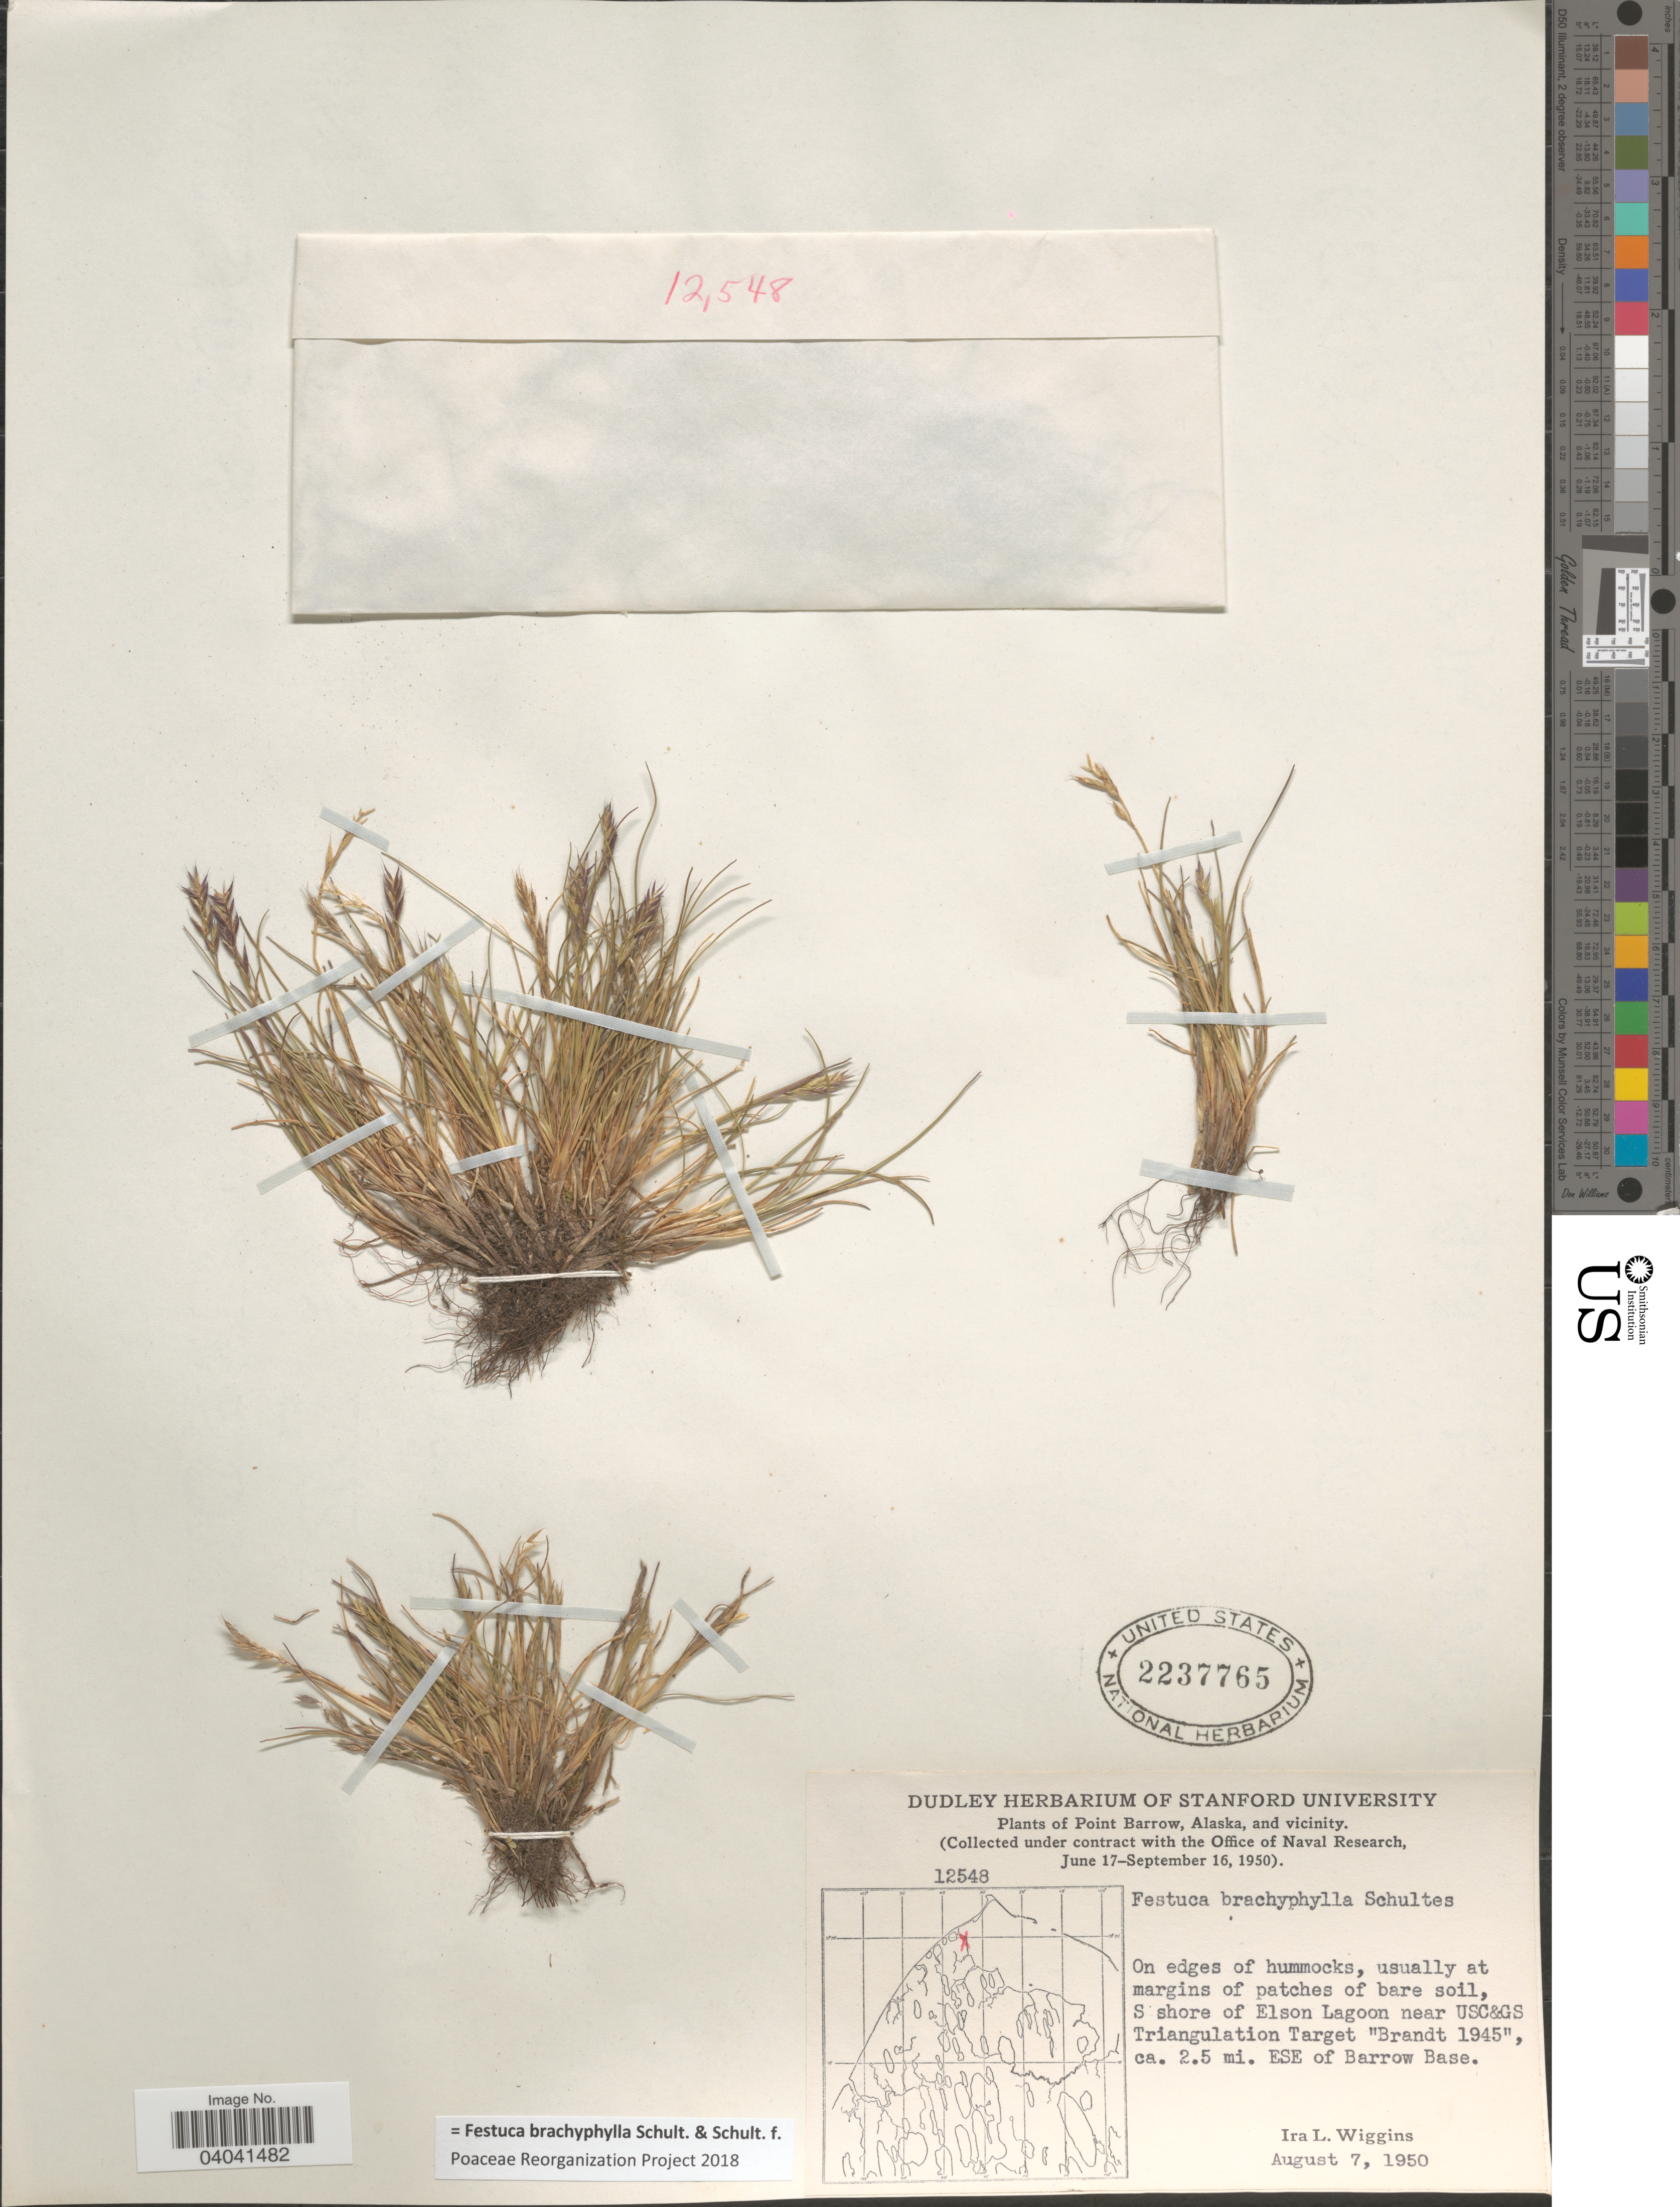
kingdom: Plantae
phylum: Tracheophyta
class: Liliopsida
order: Poales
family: Poaceae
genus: Festuca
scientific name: Festuca brachyphylla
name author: Schult. & Schult. f.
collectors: I. L. Wiggins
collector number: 12548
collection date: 1950-08-07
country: United States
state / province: Alaska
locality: Point Barrow and vicinity. S shore of Elson Lagoon near USC&GS Triangulation Target " Brandt 1945", ca. 2.5 mi. ESE of Barrow Base.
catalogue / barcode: US 2237765